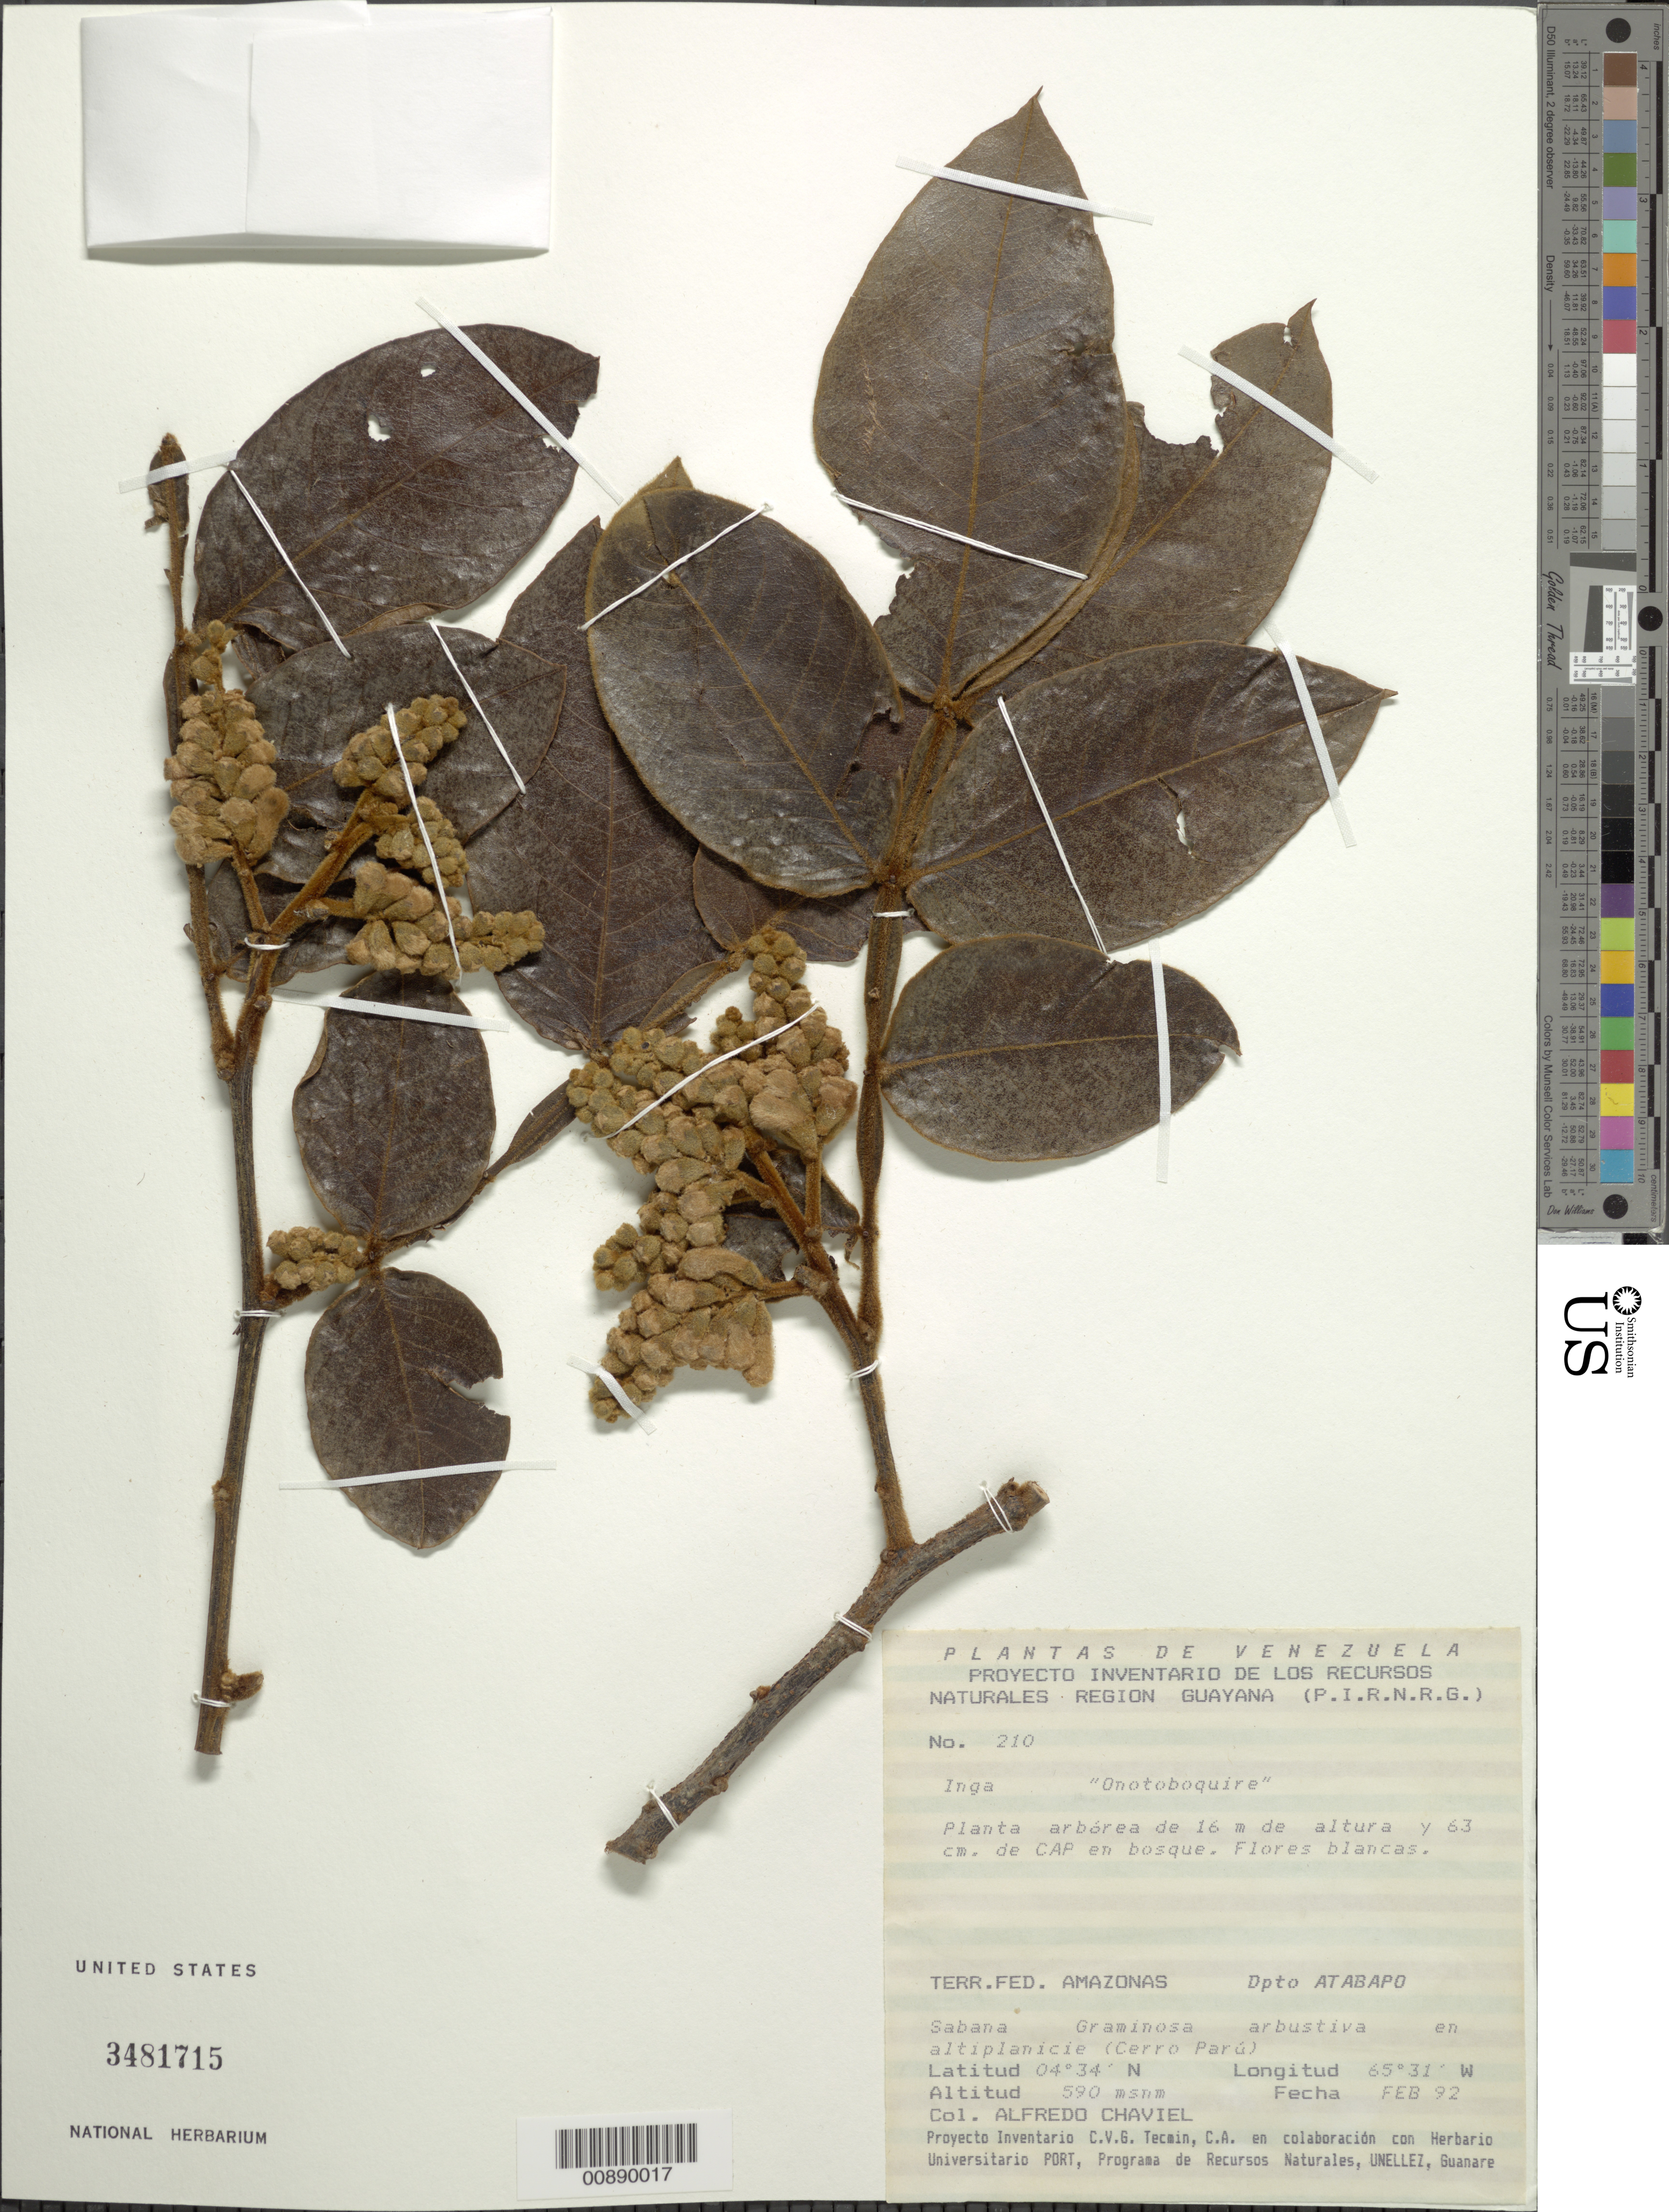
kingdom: Plantae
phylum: Tracheophyta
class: Magnoliopsida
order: Fabales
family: Fabaceae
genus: Inga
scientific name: Inga sp.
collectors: A. Chaviel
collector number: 210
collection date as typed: Feb-92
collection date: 1992-02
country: Venezuela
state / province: Amazonas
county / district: Atabapo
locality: Cerro Parú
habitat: Sabana graminosa arbustiva en altiplanicie; en bosque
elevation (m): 590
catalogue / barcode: US 3481715